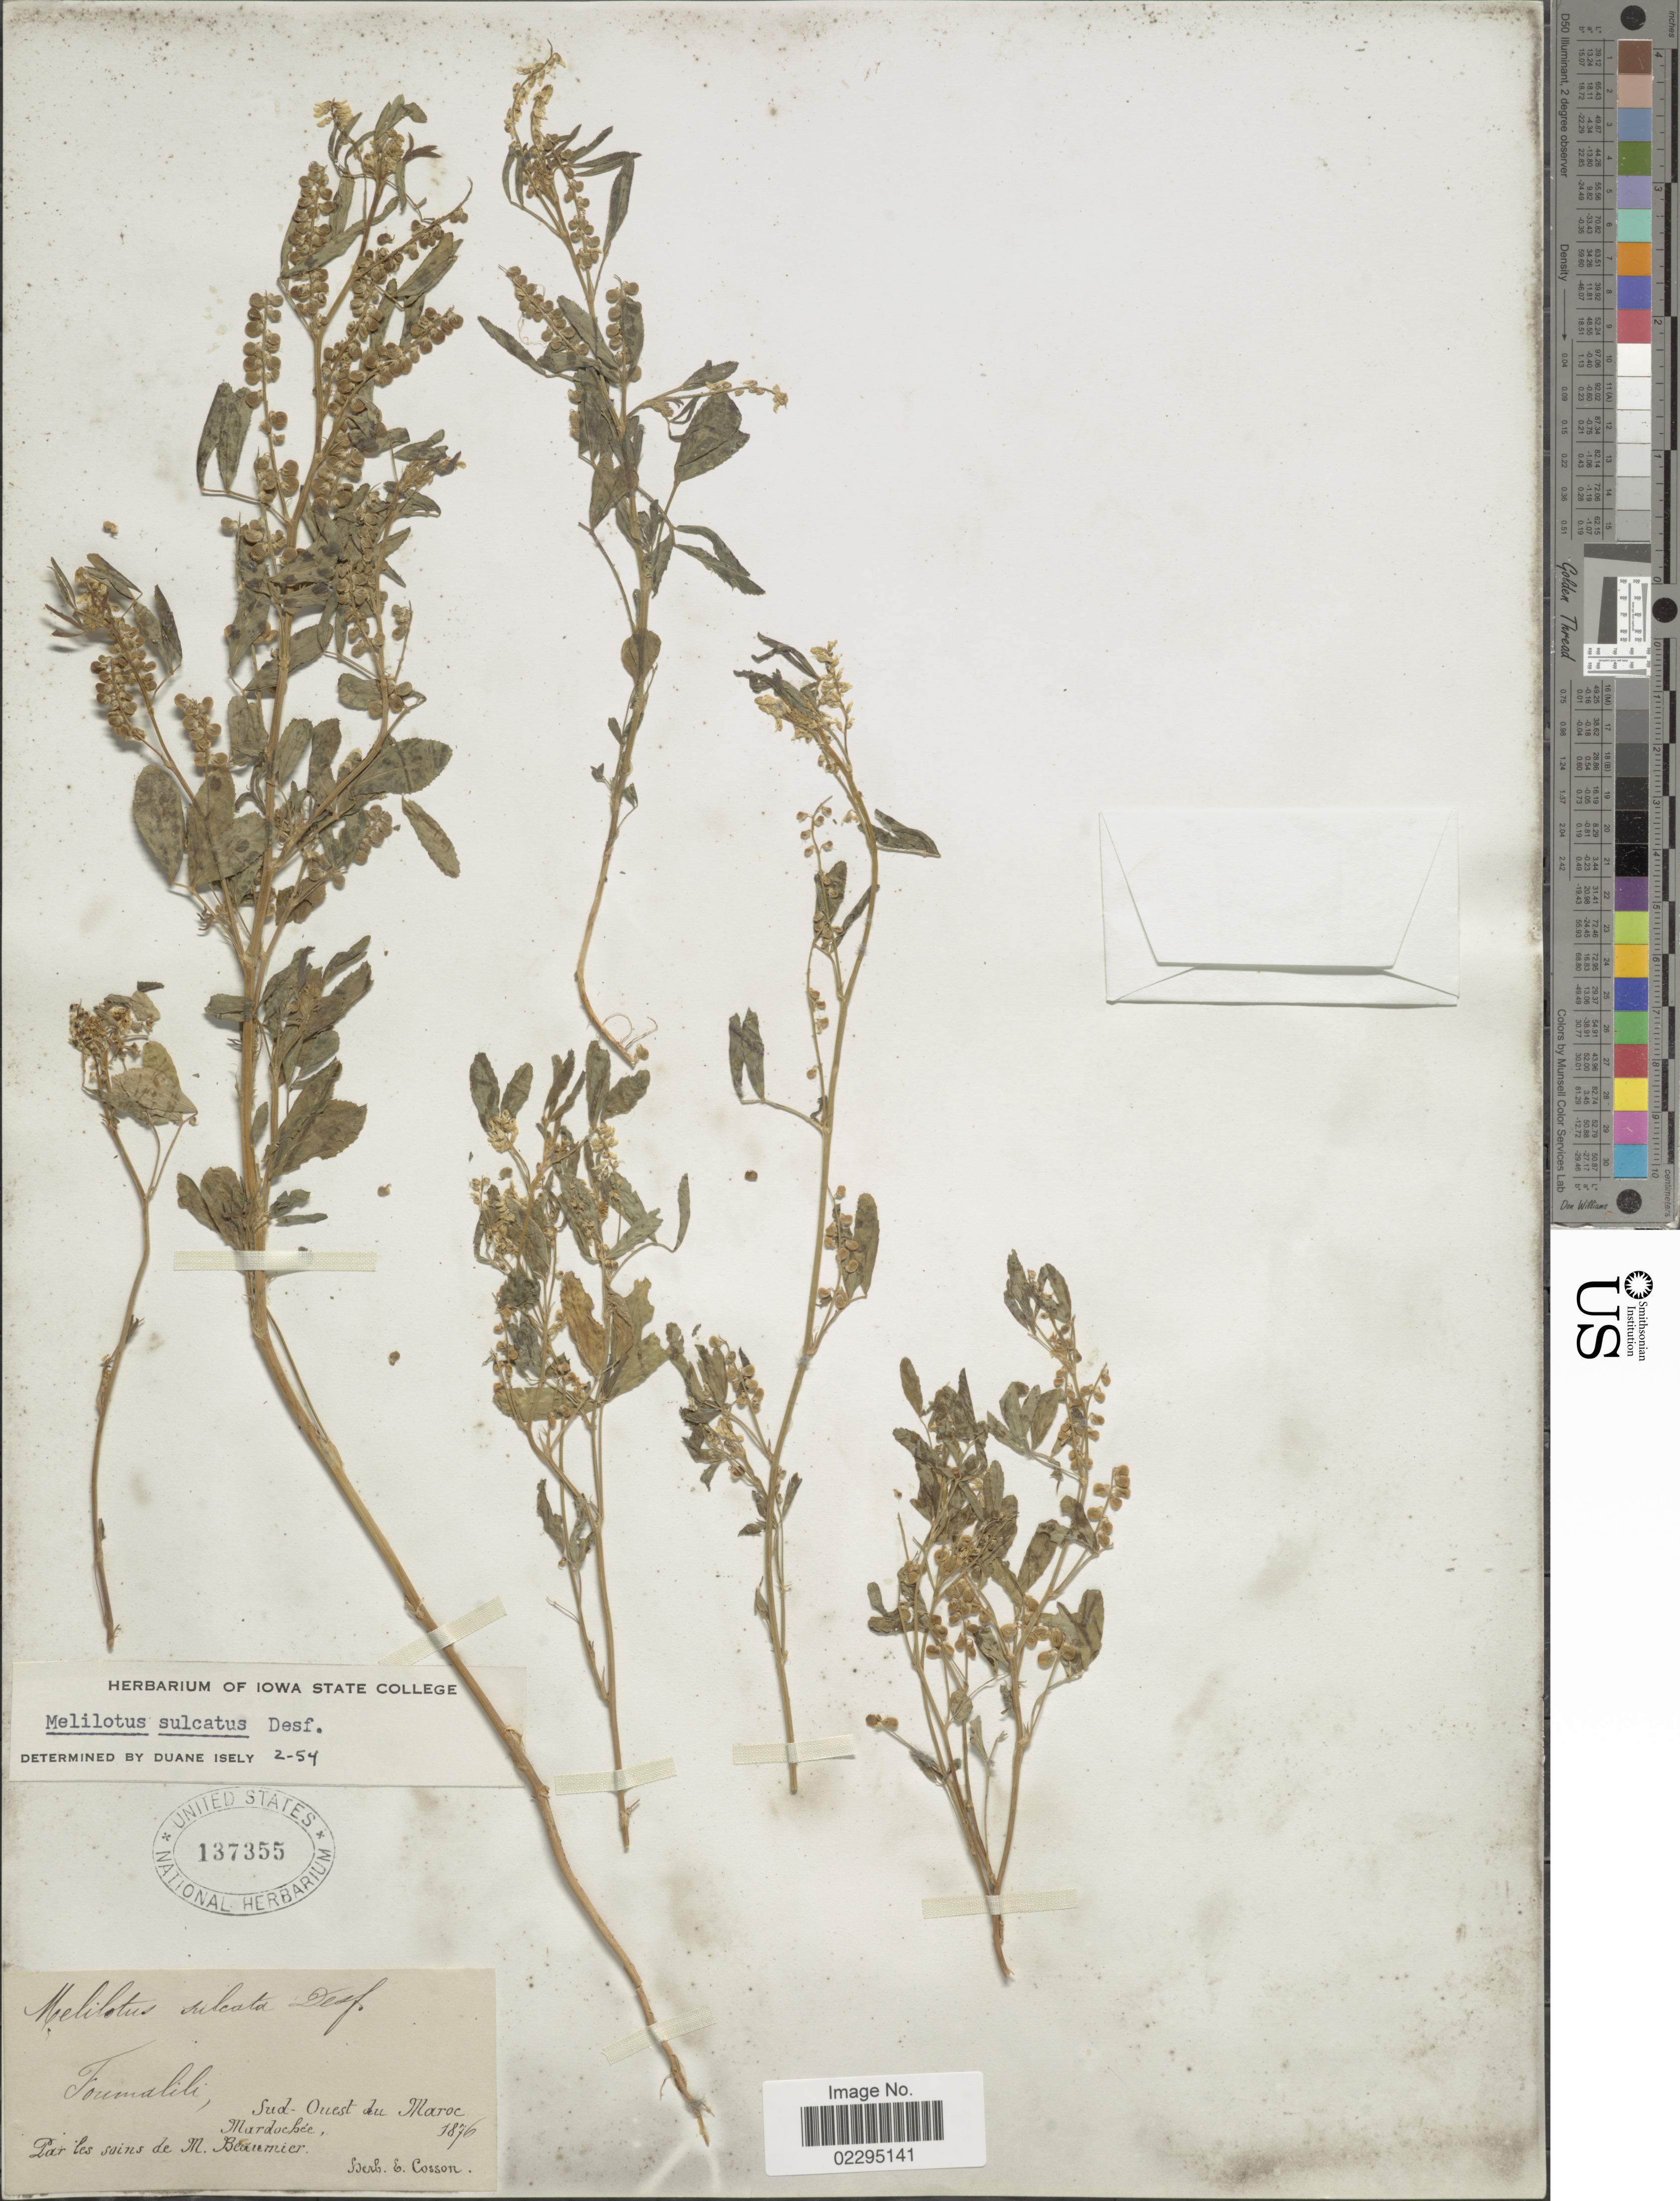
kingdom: Plantae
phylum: Tracheophyta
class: Magnoliopsida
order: Fabales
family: Fabaceae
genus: Melilotus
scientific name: Melilotus sulcatus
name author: Desf.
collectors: M. Beaumier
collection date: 1876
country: Morocco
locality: Toumalili, Sud-Ouest du Maroc Mardochee.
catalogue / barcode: US 137355